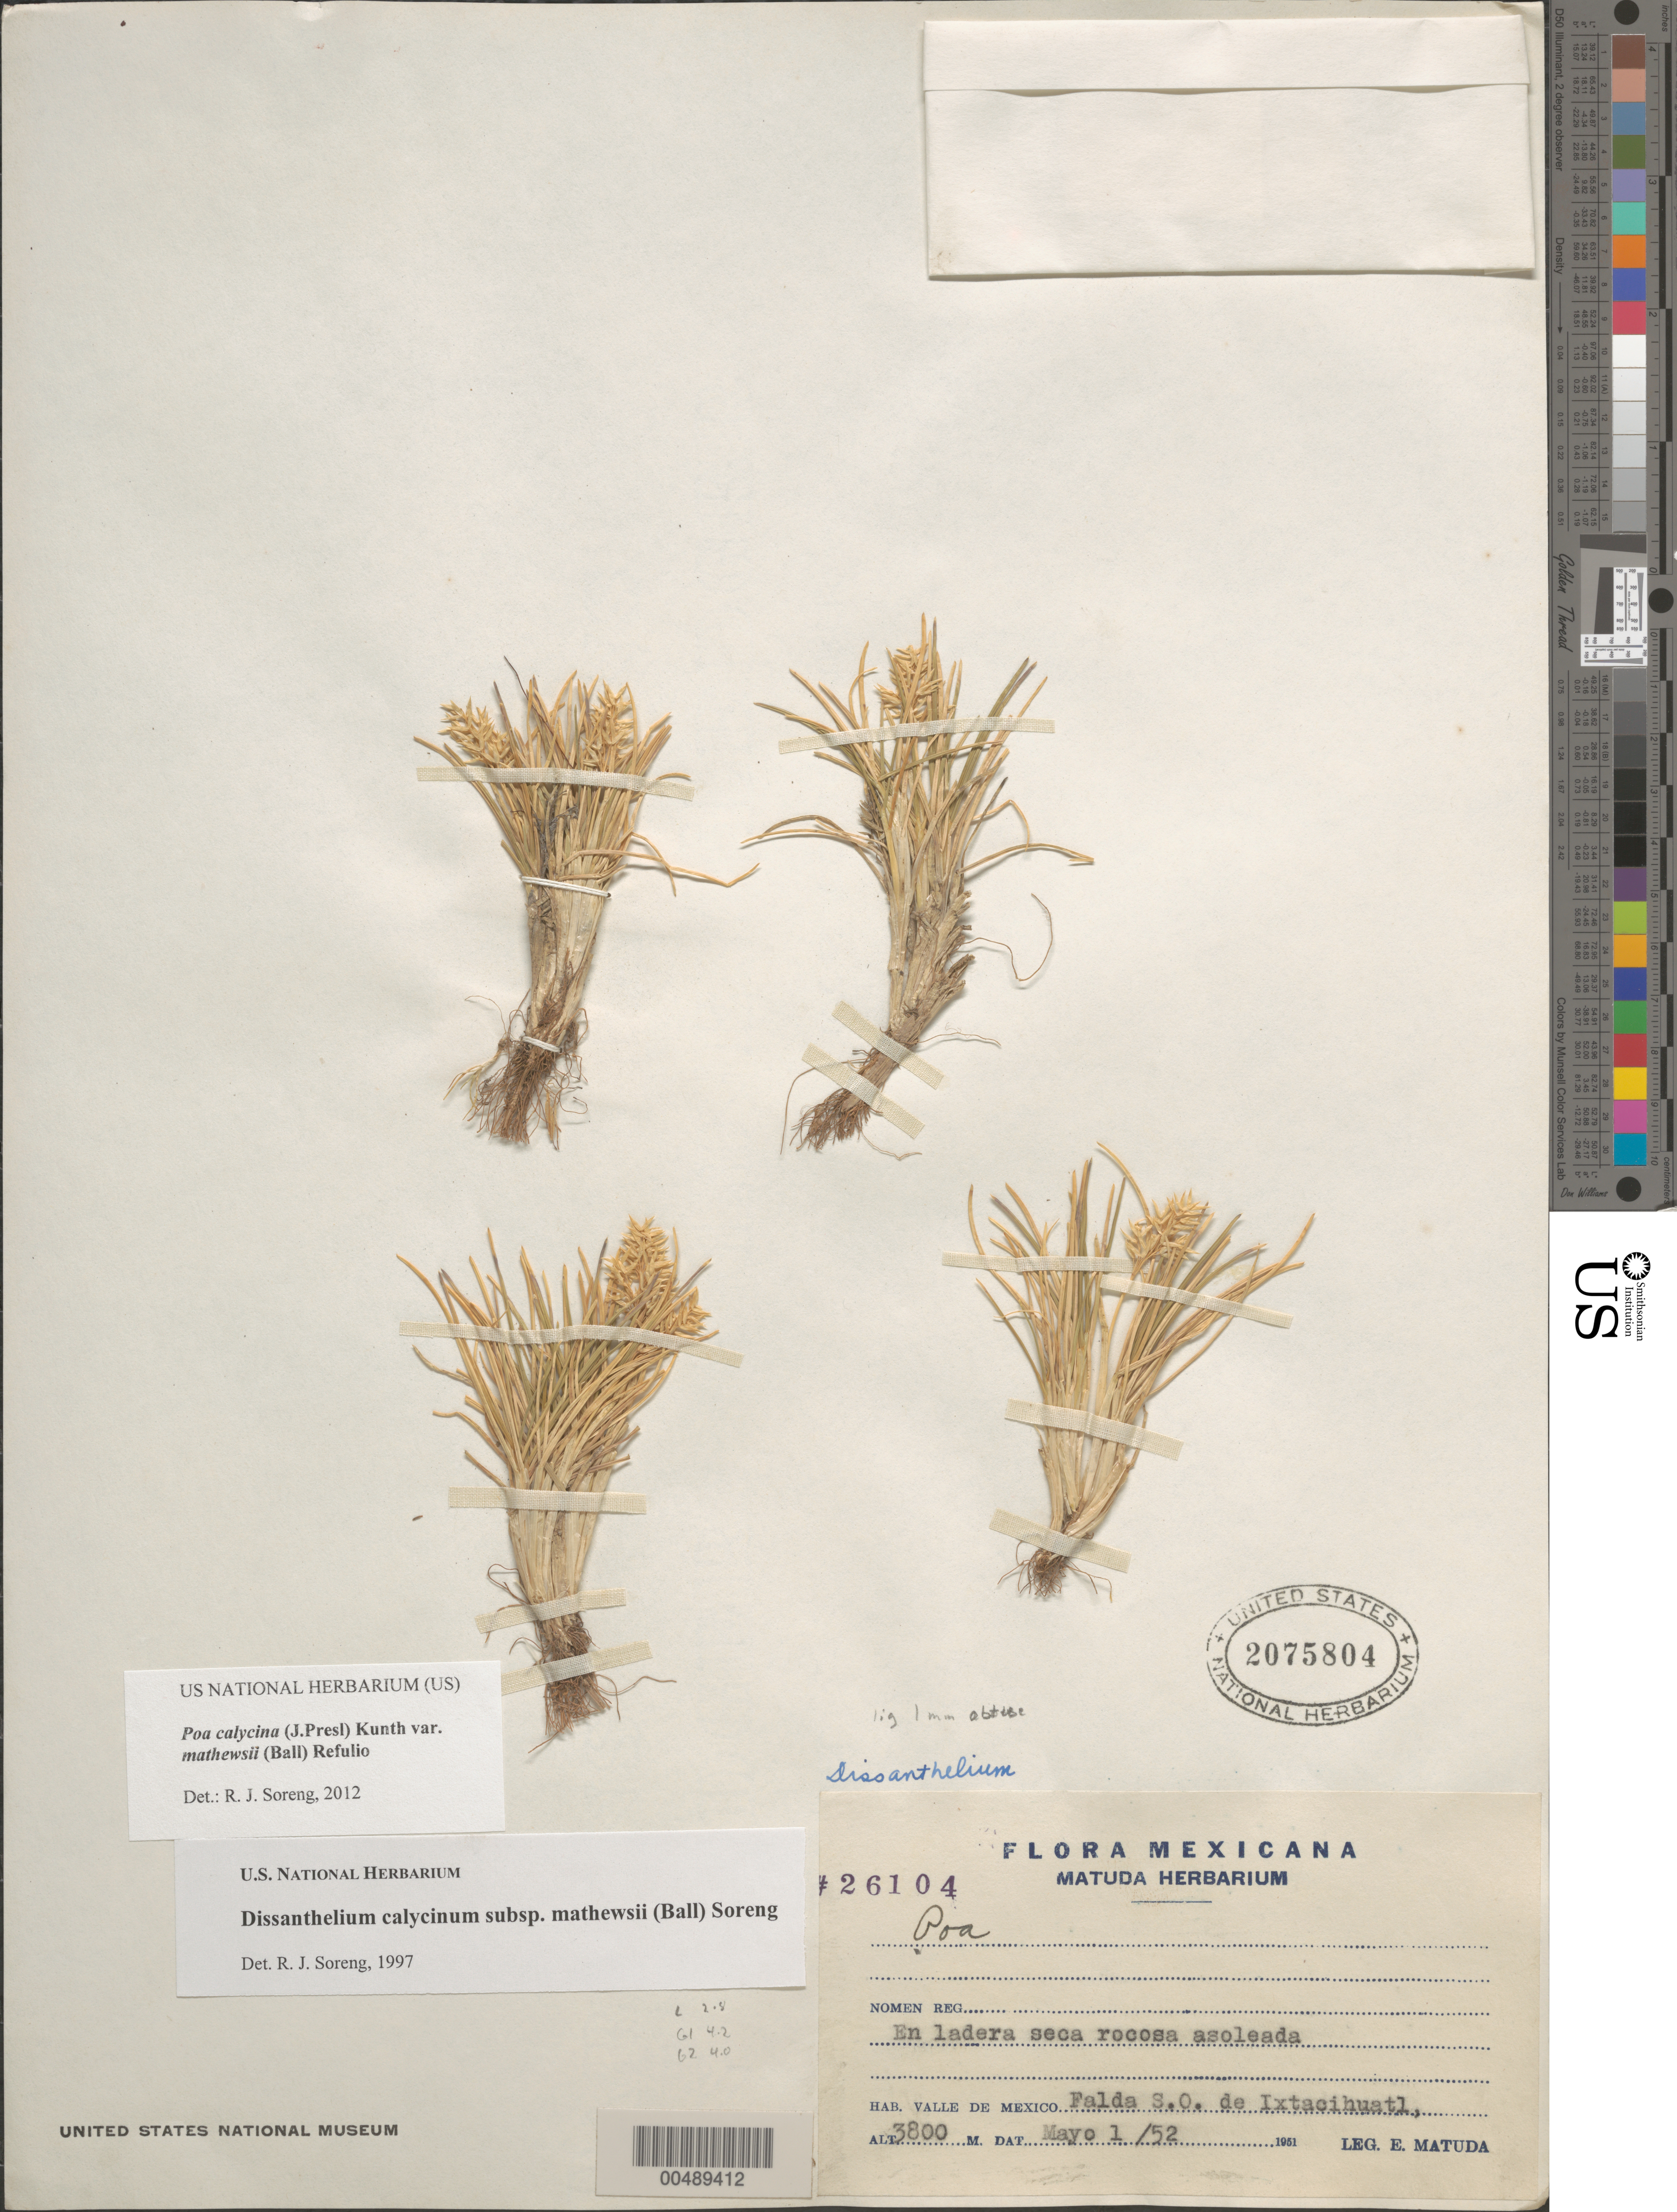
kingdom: Plantae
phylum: Tracheophyta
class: Liliopsida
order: Poales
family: Poaceae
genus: Poa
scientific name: Poa calycina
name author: (J. Presl) Kunth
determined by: Soreng, Robert J., Research Associate (BOT), Smithsonian Institution - National Museum of Natural History (UNITED STATES)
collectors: E. Matuda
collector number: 26104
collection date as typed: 1 May 1952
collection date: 1952-05-01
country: Mexico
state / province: México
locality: Valle de Mexico, Falda SO de Ixtacihuatl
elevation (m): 3800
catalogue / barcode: US 2075804